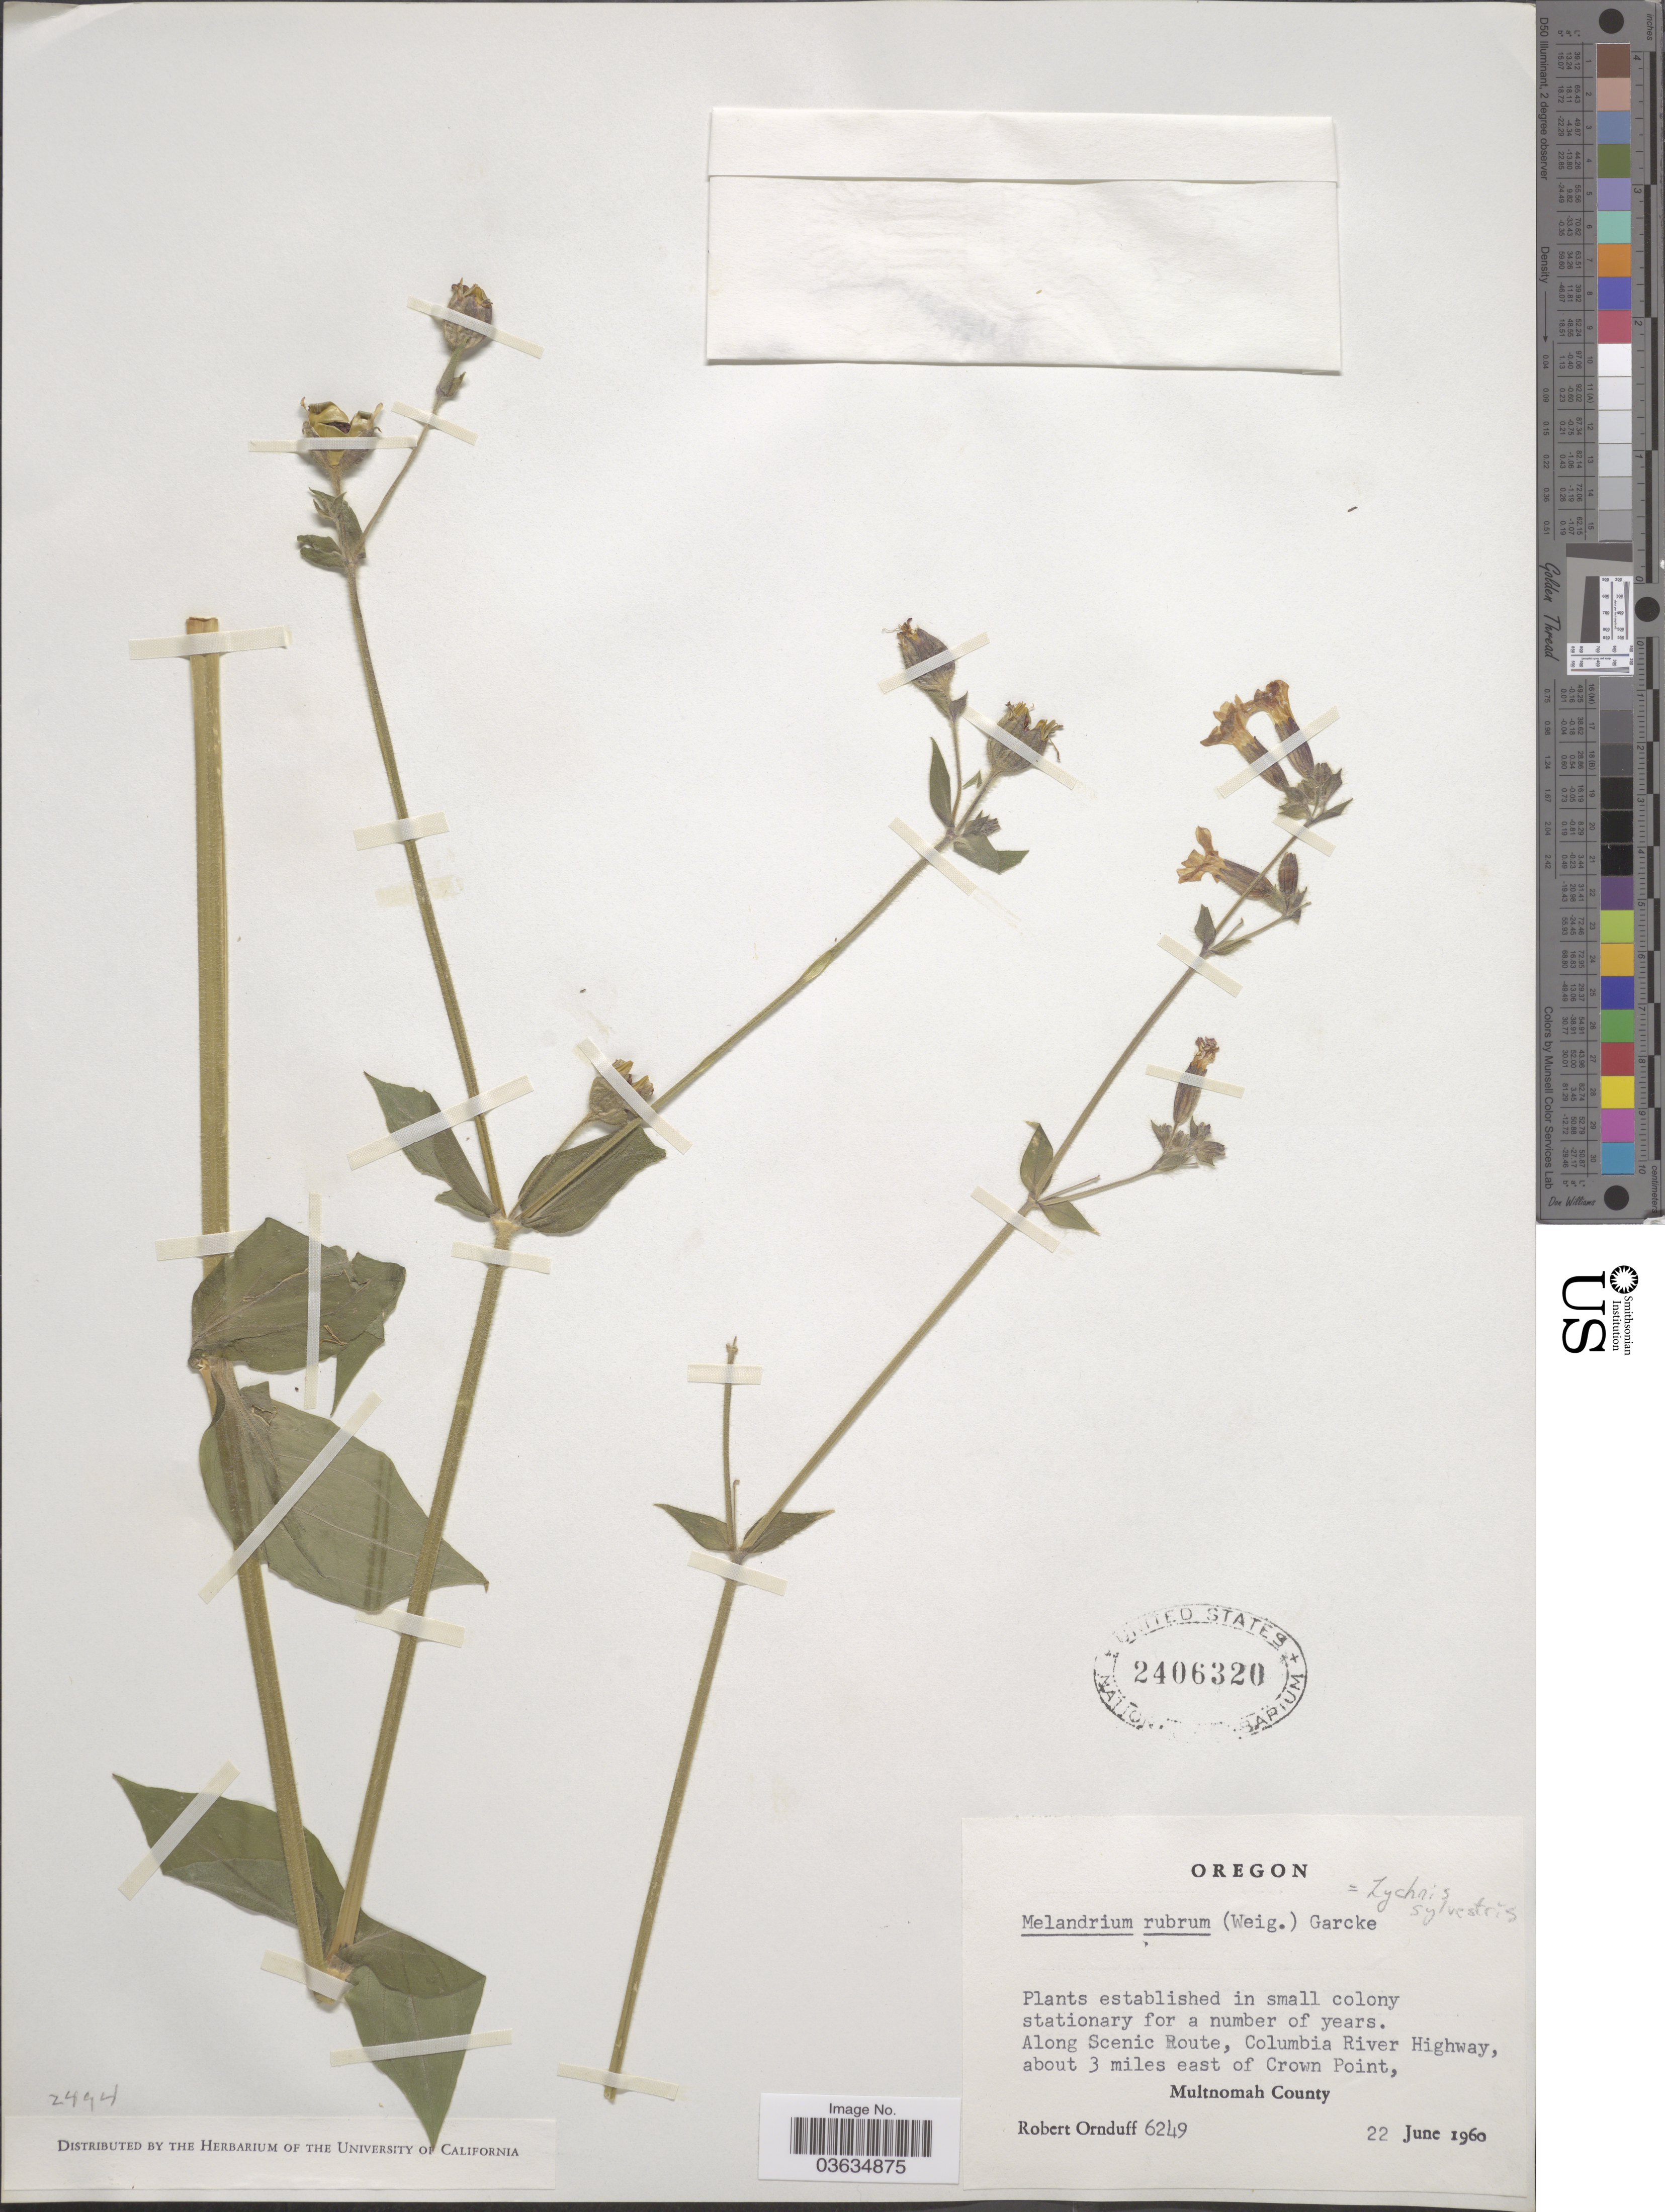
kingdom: Plantae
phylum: Tracheophyta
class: Magnoliopsida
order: Caryophyllales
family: Caryophyllaceae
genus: Silene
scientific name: Silene dioica subsp. dioica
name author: (L.) Clairv.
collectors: R. Ornduff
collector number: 6249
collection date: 1960-06-22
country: United States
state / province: Oregon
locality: Along Scenic Route, Columbia River Highway, about 3 miles east of Crown Point, Multnomah County.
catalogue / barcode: US 2406320